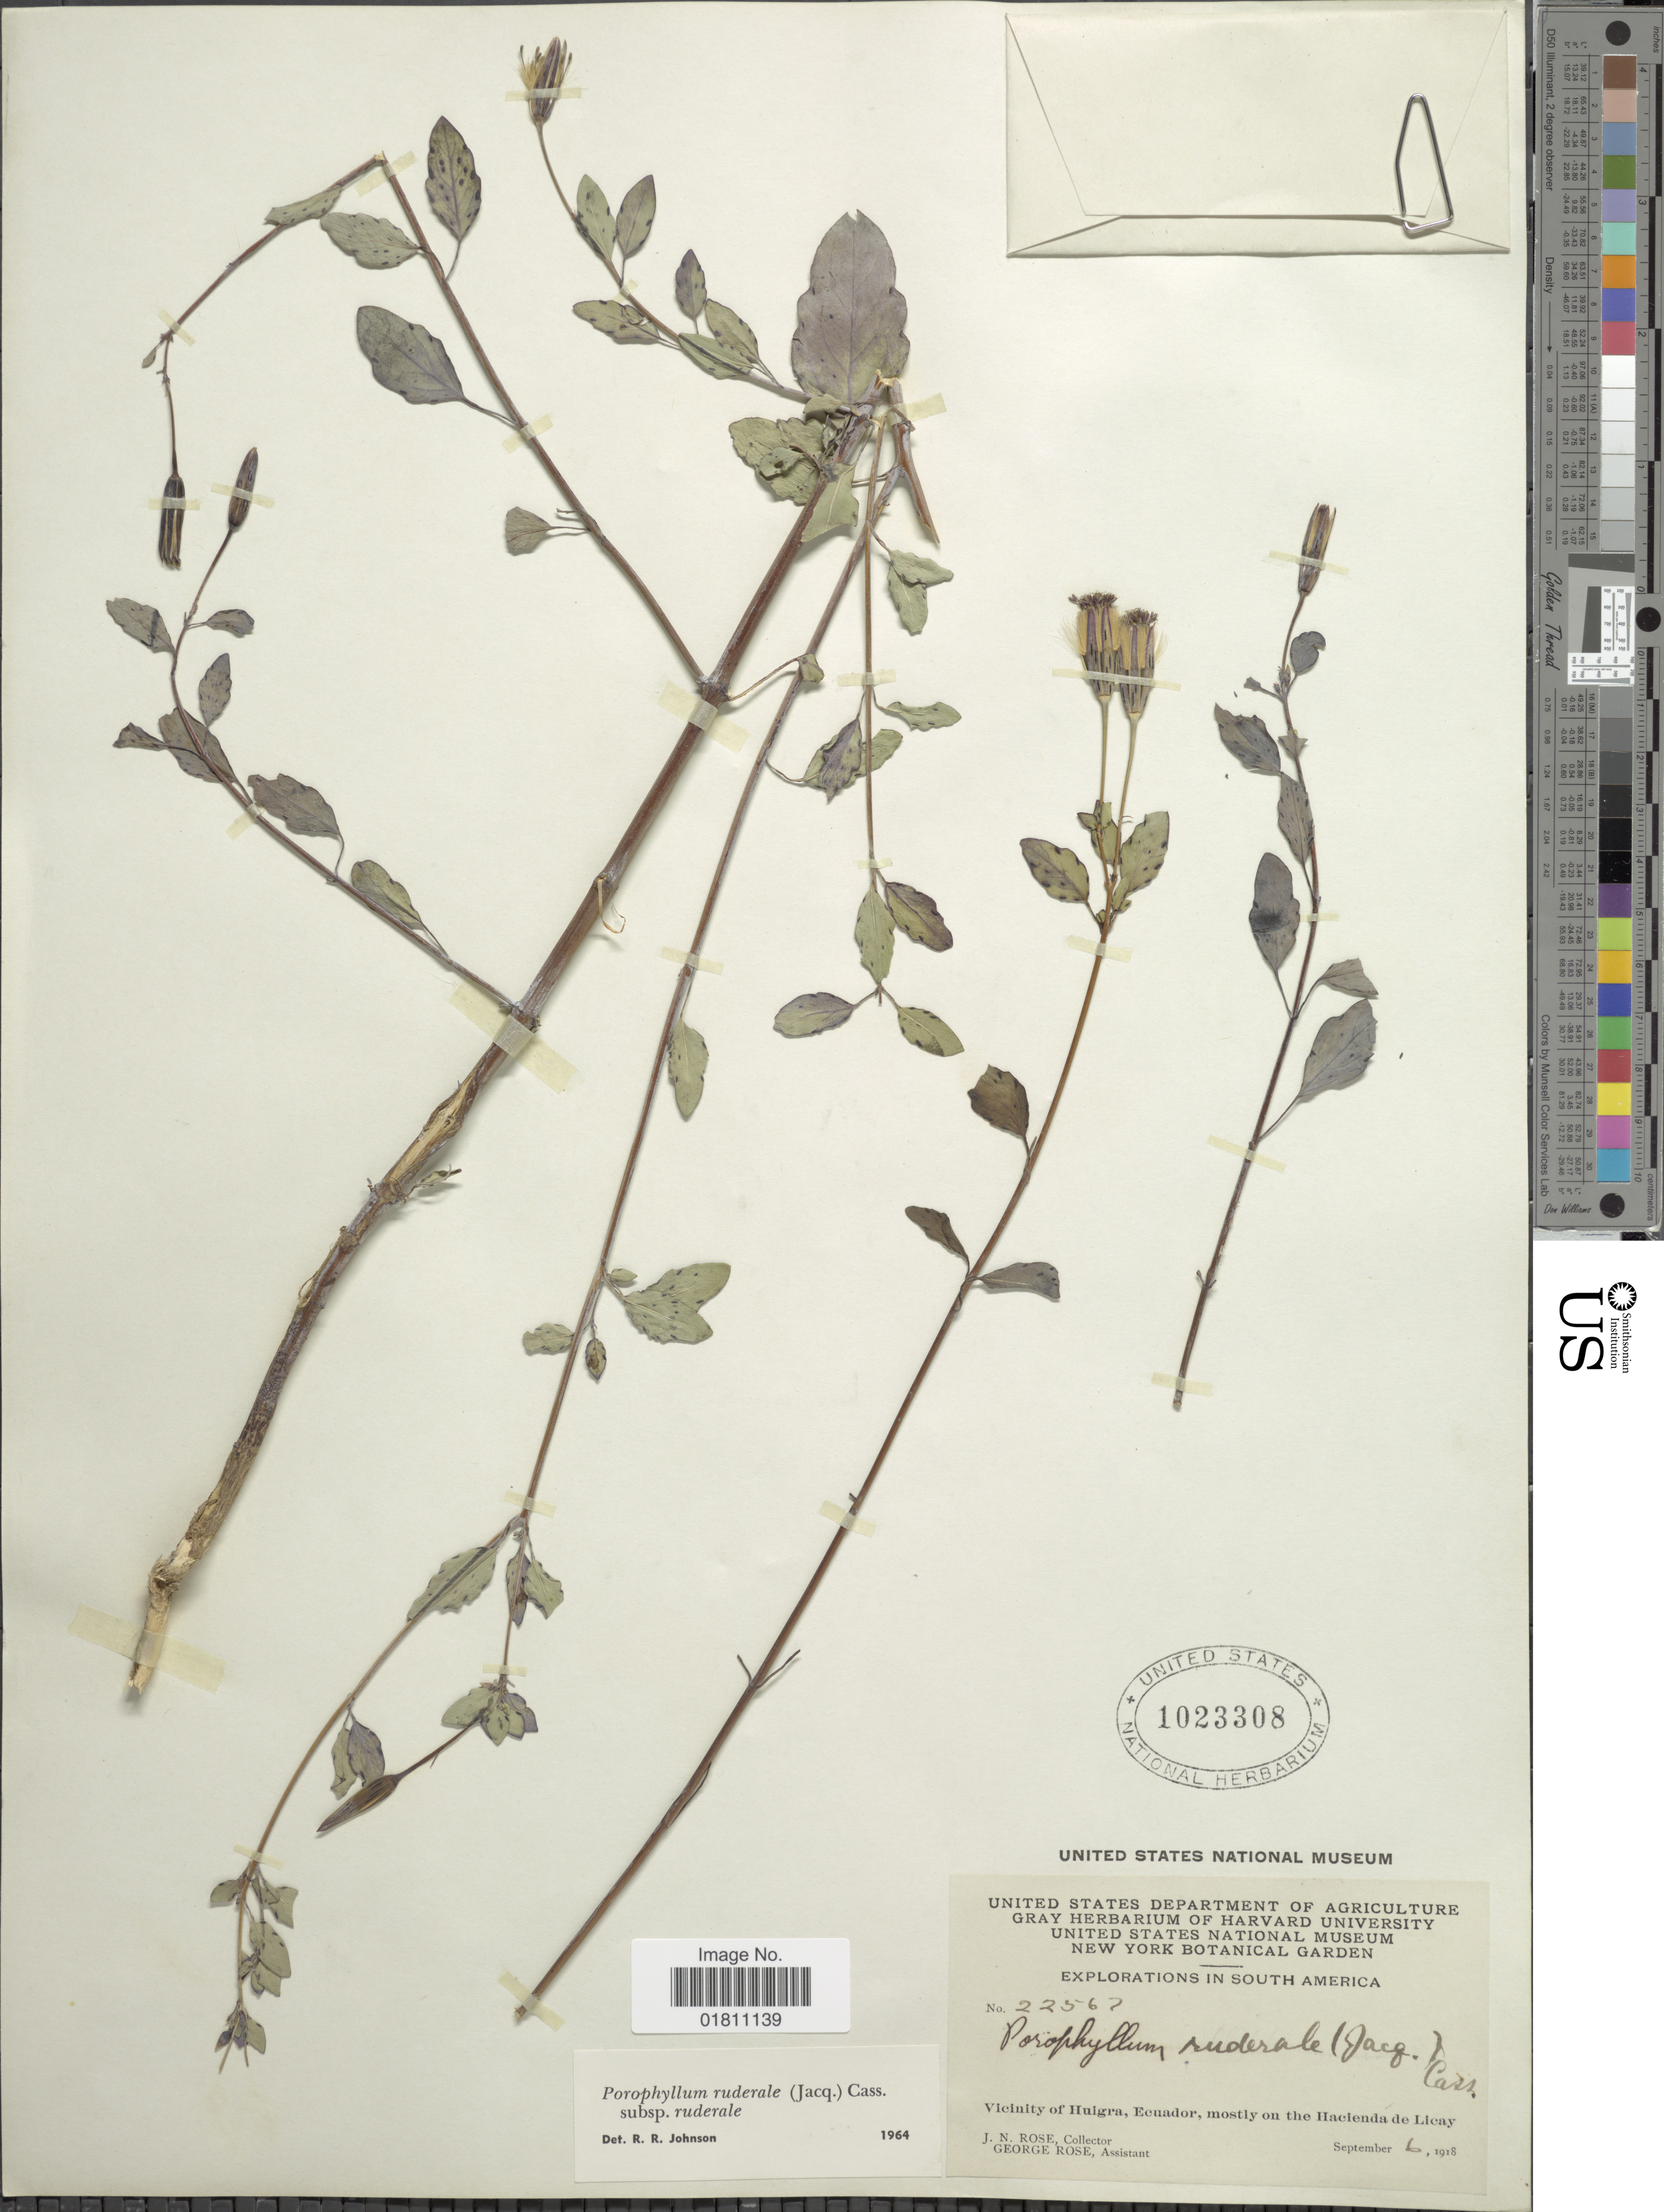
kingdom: Plantae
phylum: Tracheophyta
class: Magnoliopsida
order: Asterales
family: Asteraceae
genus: Porophyllum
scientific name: Porophyllum ruderale subsp. ruderale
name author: (Jacq.) Cass.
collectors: J. N. Rose & G. Rose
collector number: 22567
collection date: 1918-09-06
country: Ecuador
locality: Vicinity of Huigra, mostly on the Hacienda de Licay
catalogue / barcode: US 1023308